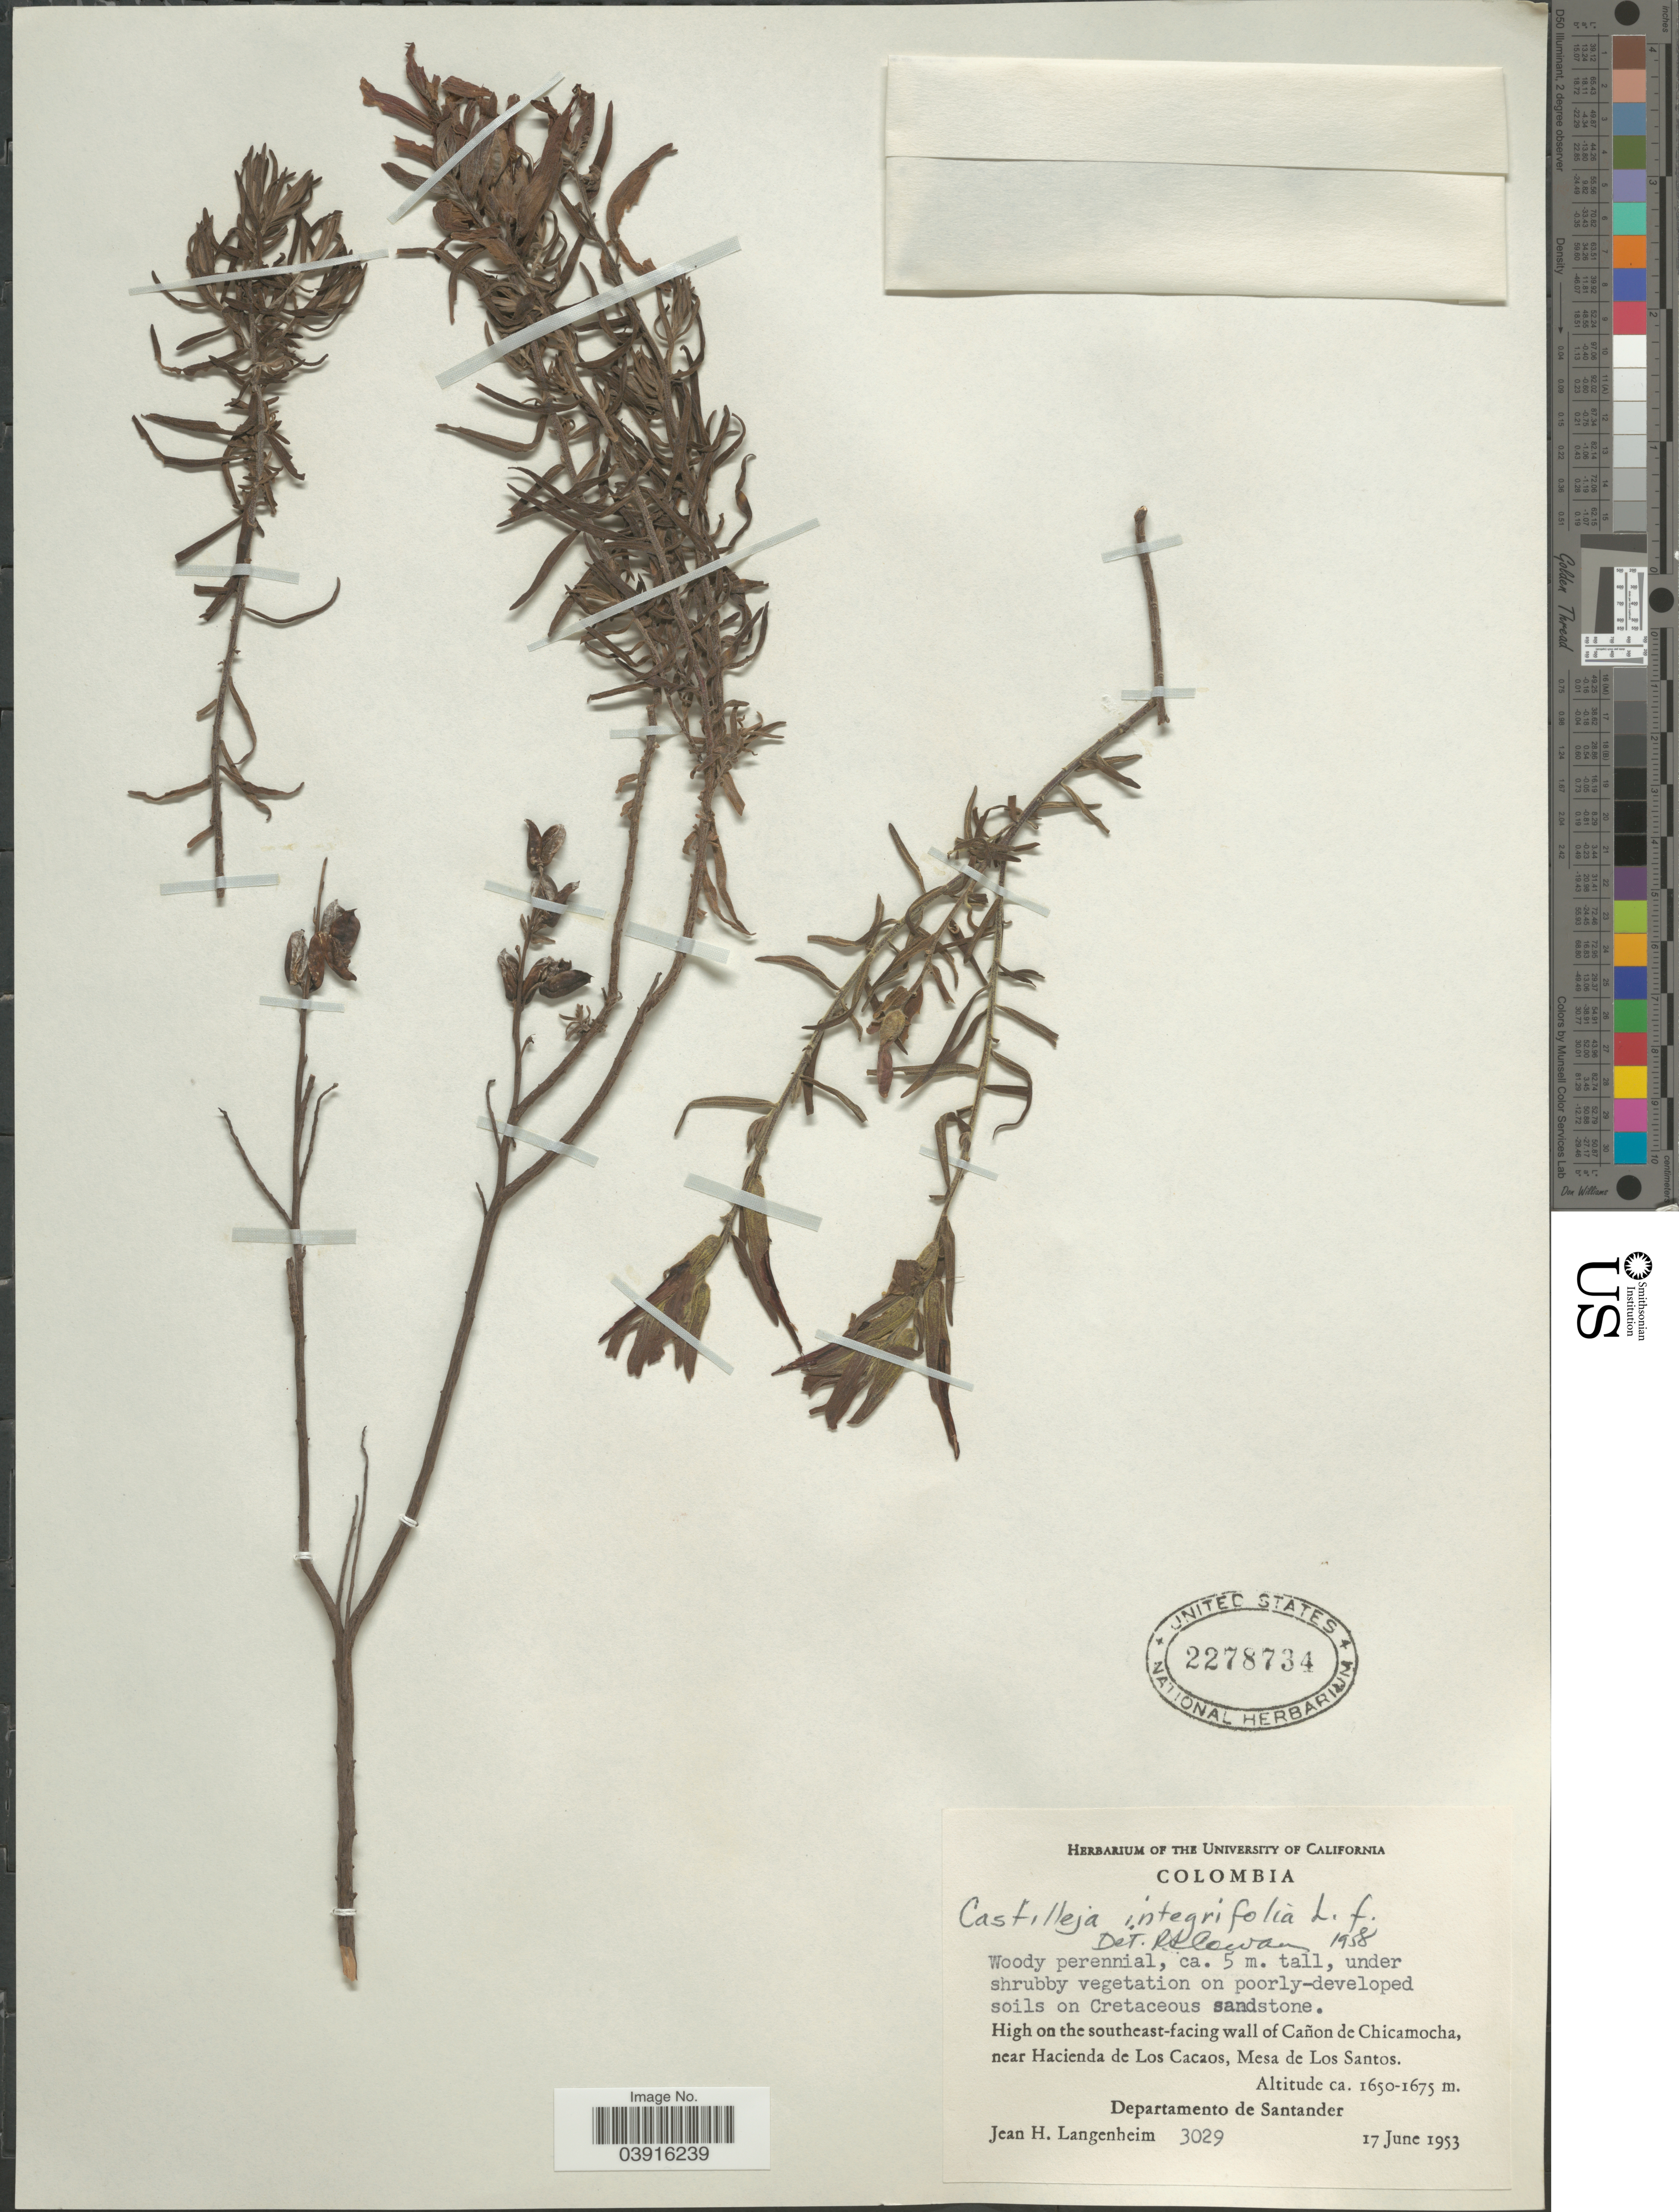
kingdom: Plantae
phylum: Tracheophyta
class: Magnoliopsida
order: Lamiales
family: Orobanchaceae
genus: Castilleja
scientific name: Castilleja fissifolia var. integrifolia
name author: (L. f.) Wedd.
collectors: J. H. Langenheim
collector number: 3029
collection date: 1953-06-17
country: Colombia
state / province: Santander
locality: High on the southeast-facing wall of Cañon de Chicamocha, near Hacienda de Los Cacaos, Mesa de Los Santos. Departamento de Santander.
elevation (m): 1650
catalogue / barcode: US 2278734